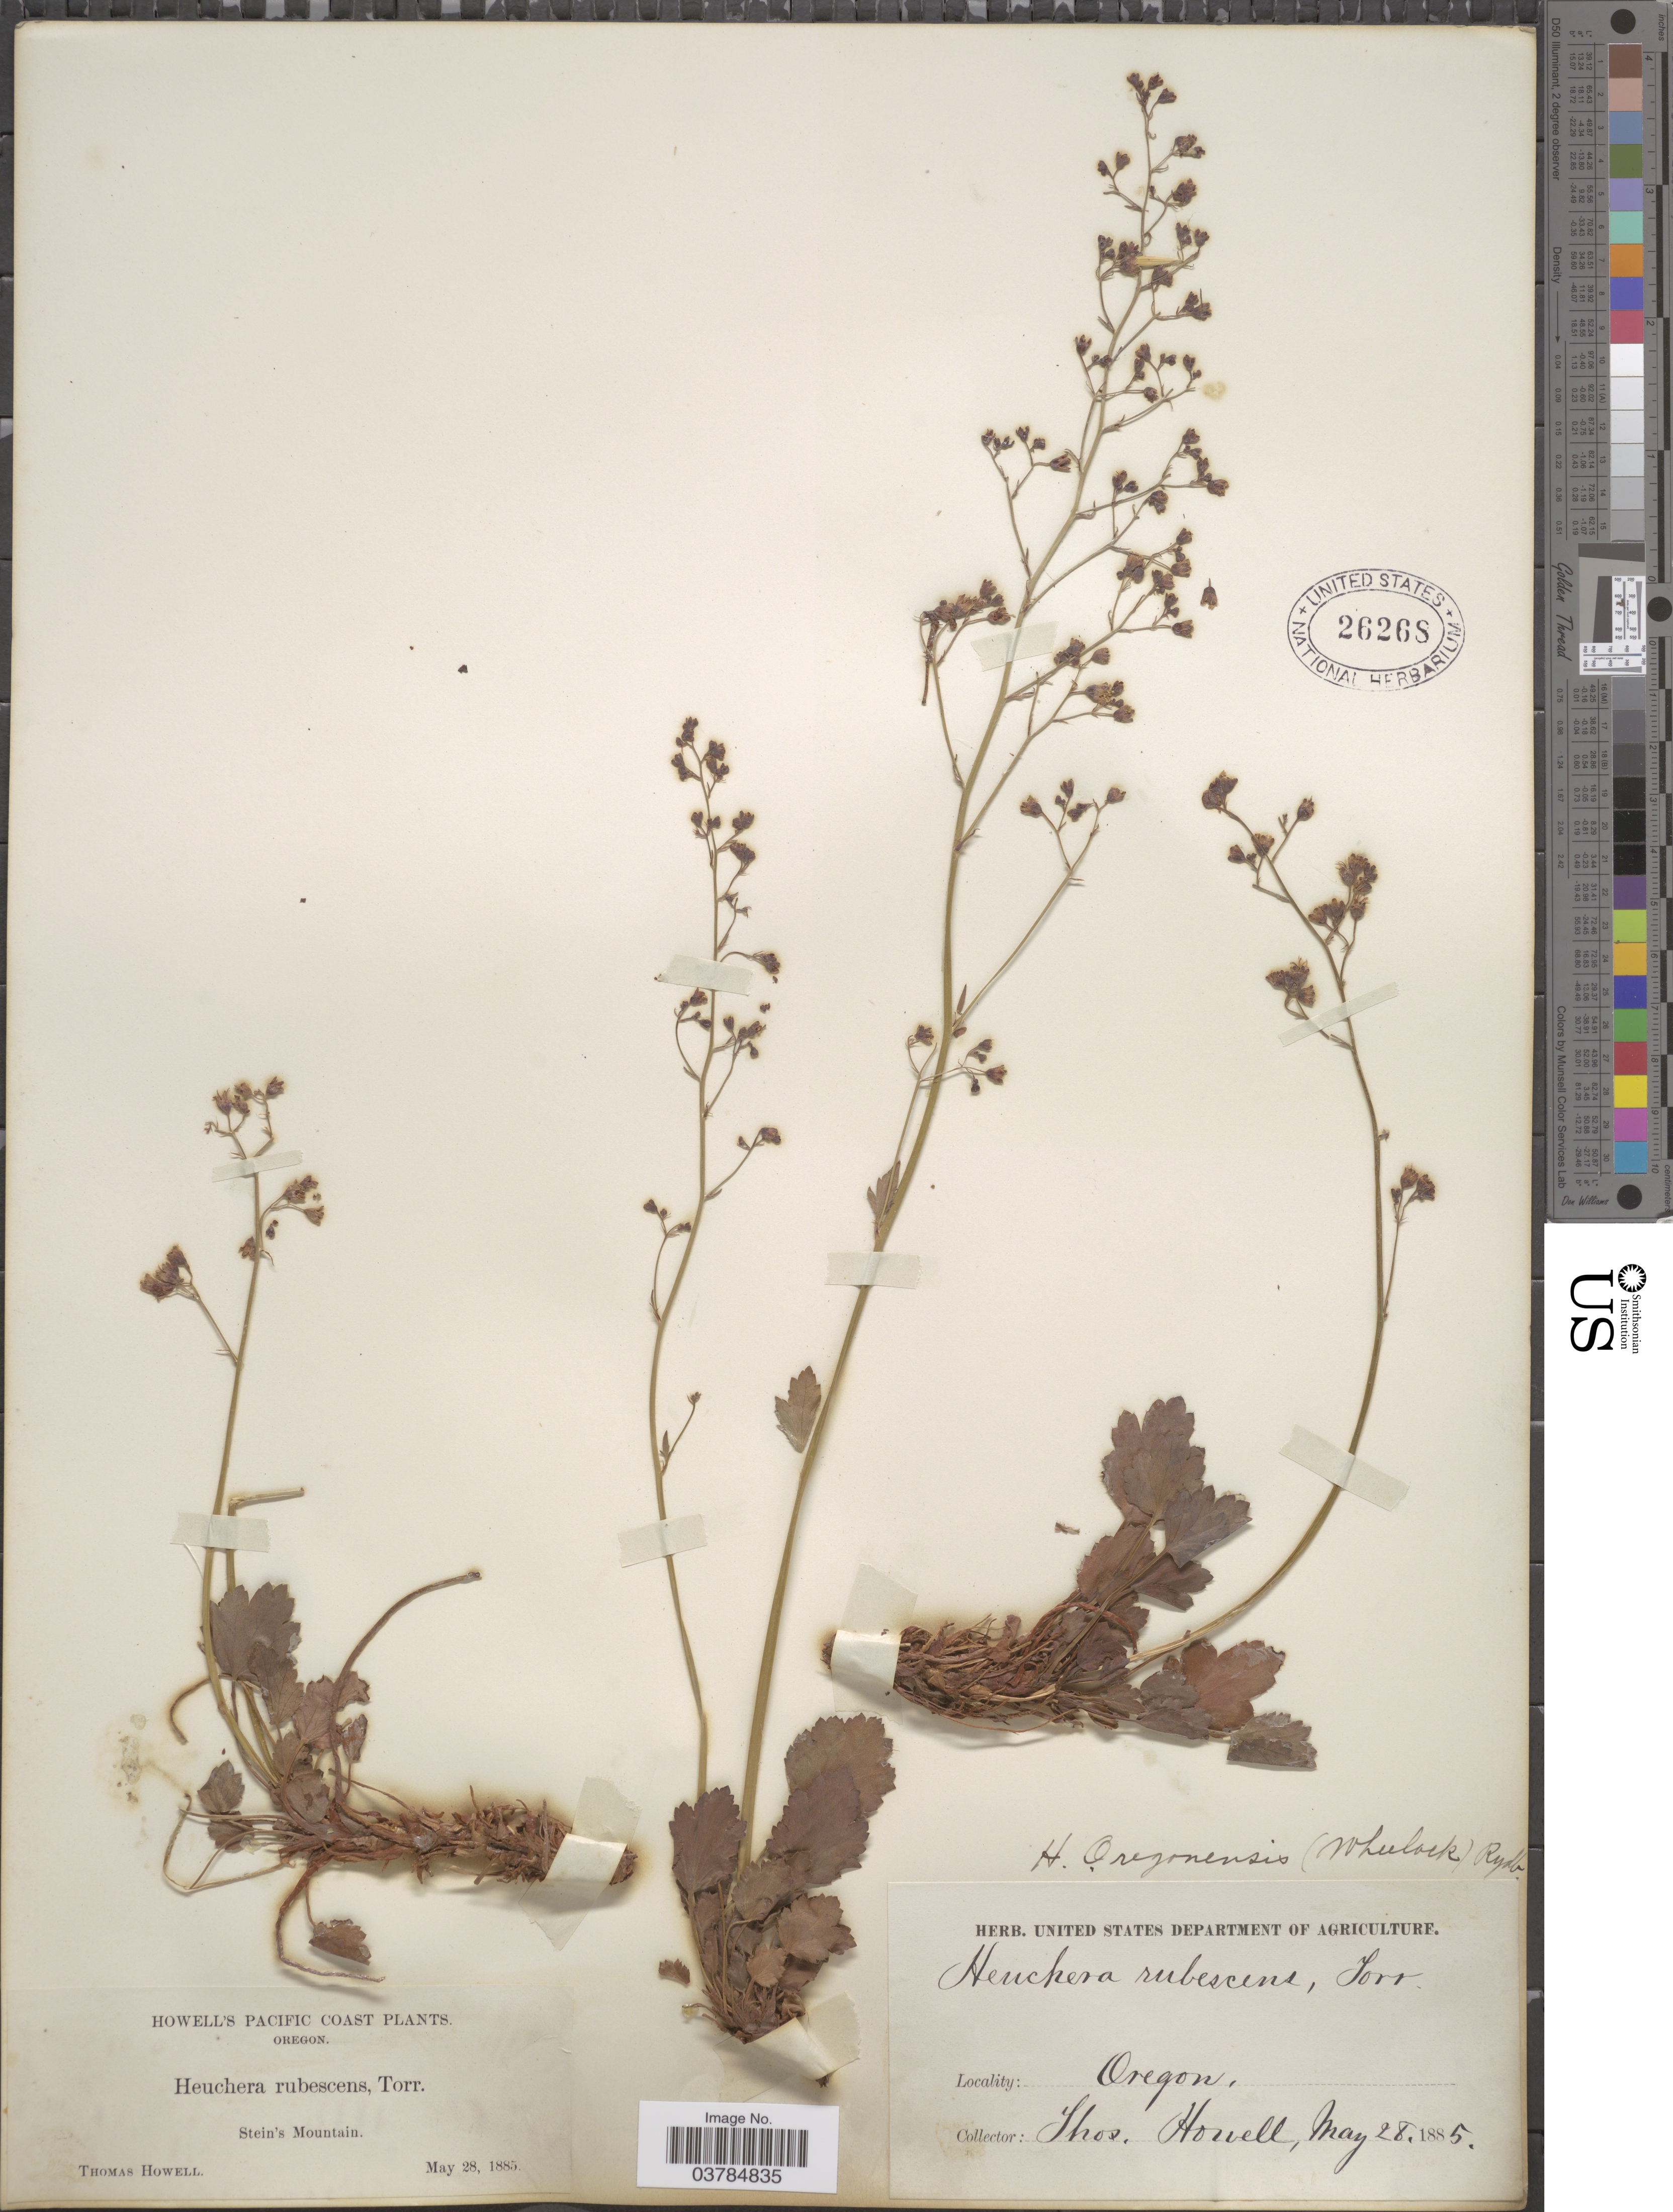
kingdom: Plantae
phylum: Tracheophyta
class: Magnoliopsida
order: Saxifragales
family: Saxifragaceae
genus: Heuchera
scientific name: Heuchera rubescens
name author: Torr.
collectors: T. Howell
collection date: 1885-05-28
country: United States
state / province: Oregon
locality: Pacific Coast. Stein's Mountains.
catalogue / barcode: US 26268